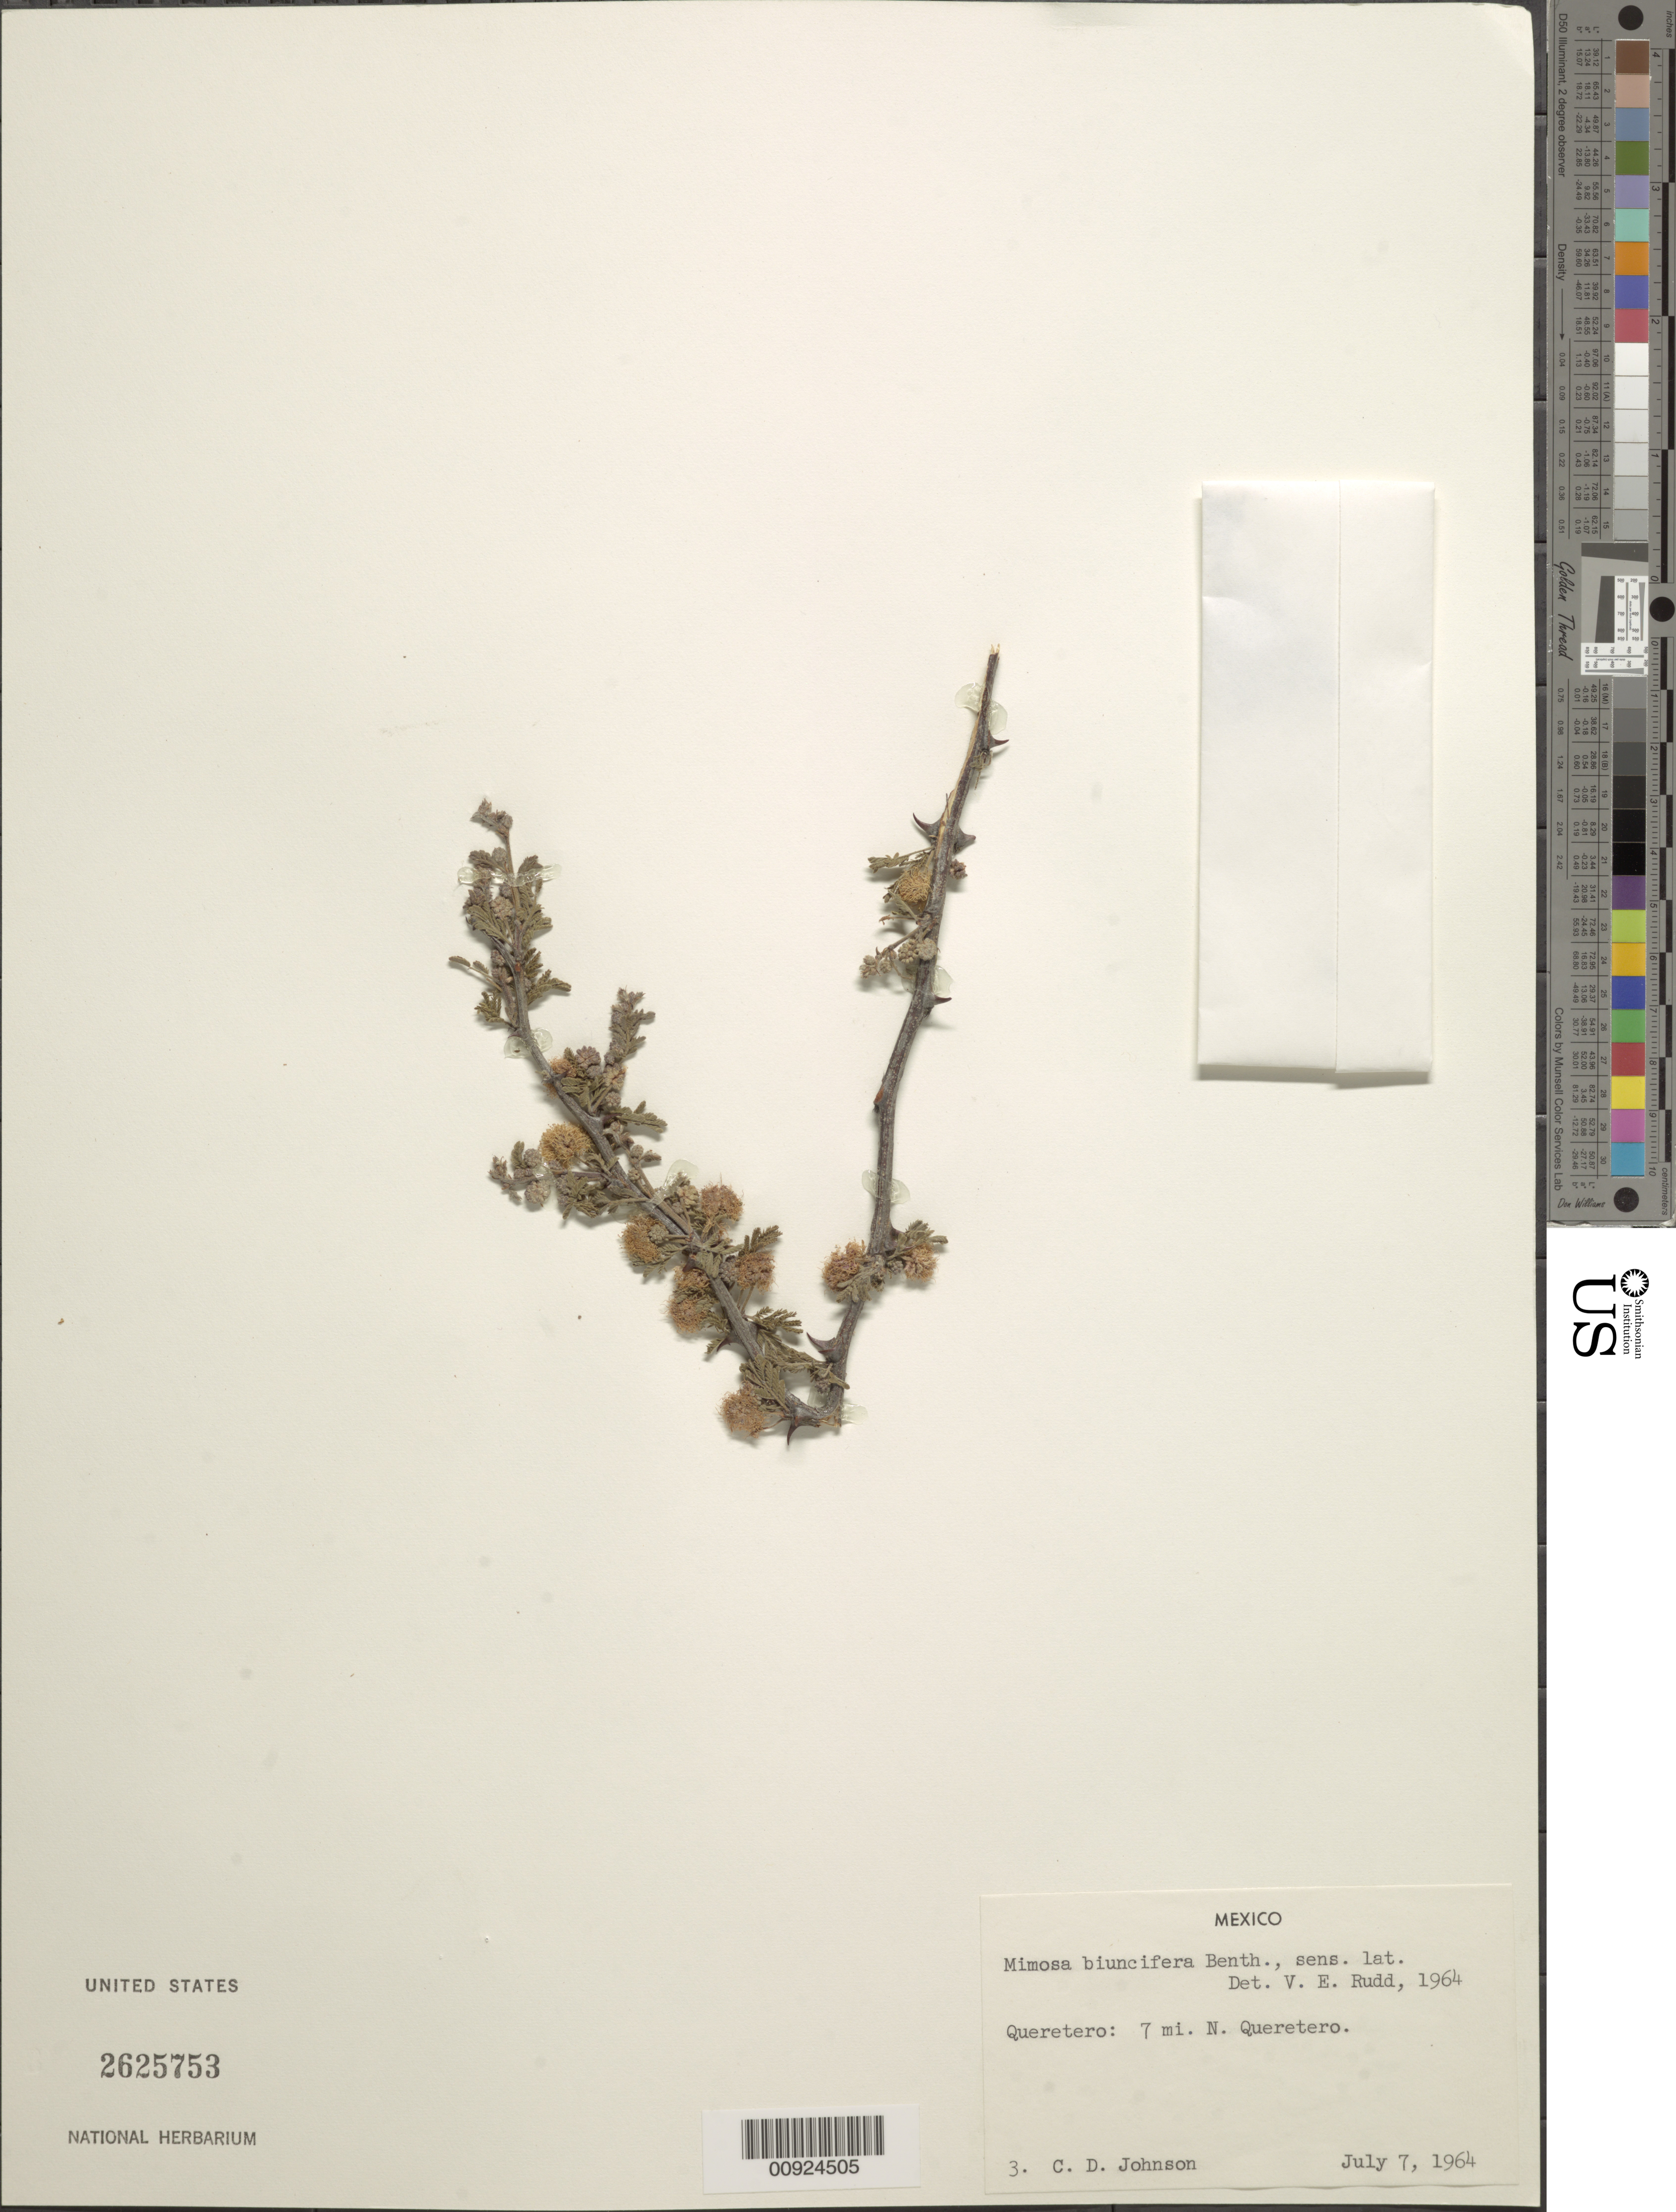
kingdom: Plantae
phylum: Tracheophyta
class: Magnoliopsida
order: Fabales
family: Fabaceae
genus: Mimosa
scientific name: Mimosa biuncifera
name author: Benth.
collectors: C. D. Johnson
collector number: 3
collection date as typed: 07 Jul 1964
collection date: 1964-07-07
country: Mexico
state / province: Querétaro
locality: Querétaro: 7 mi. N Querétaro.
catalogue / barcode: US 2625753